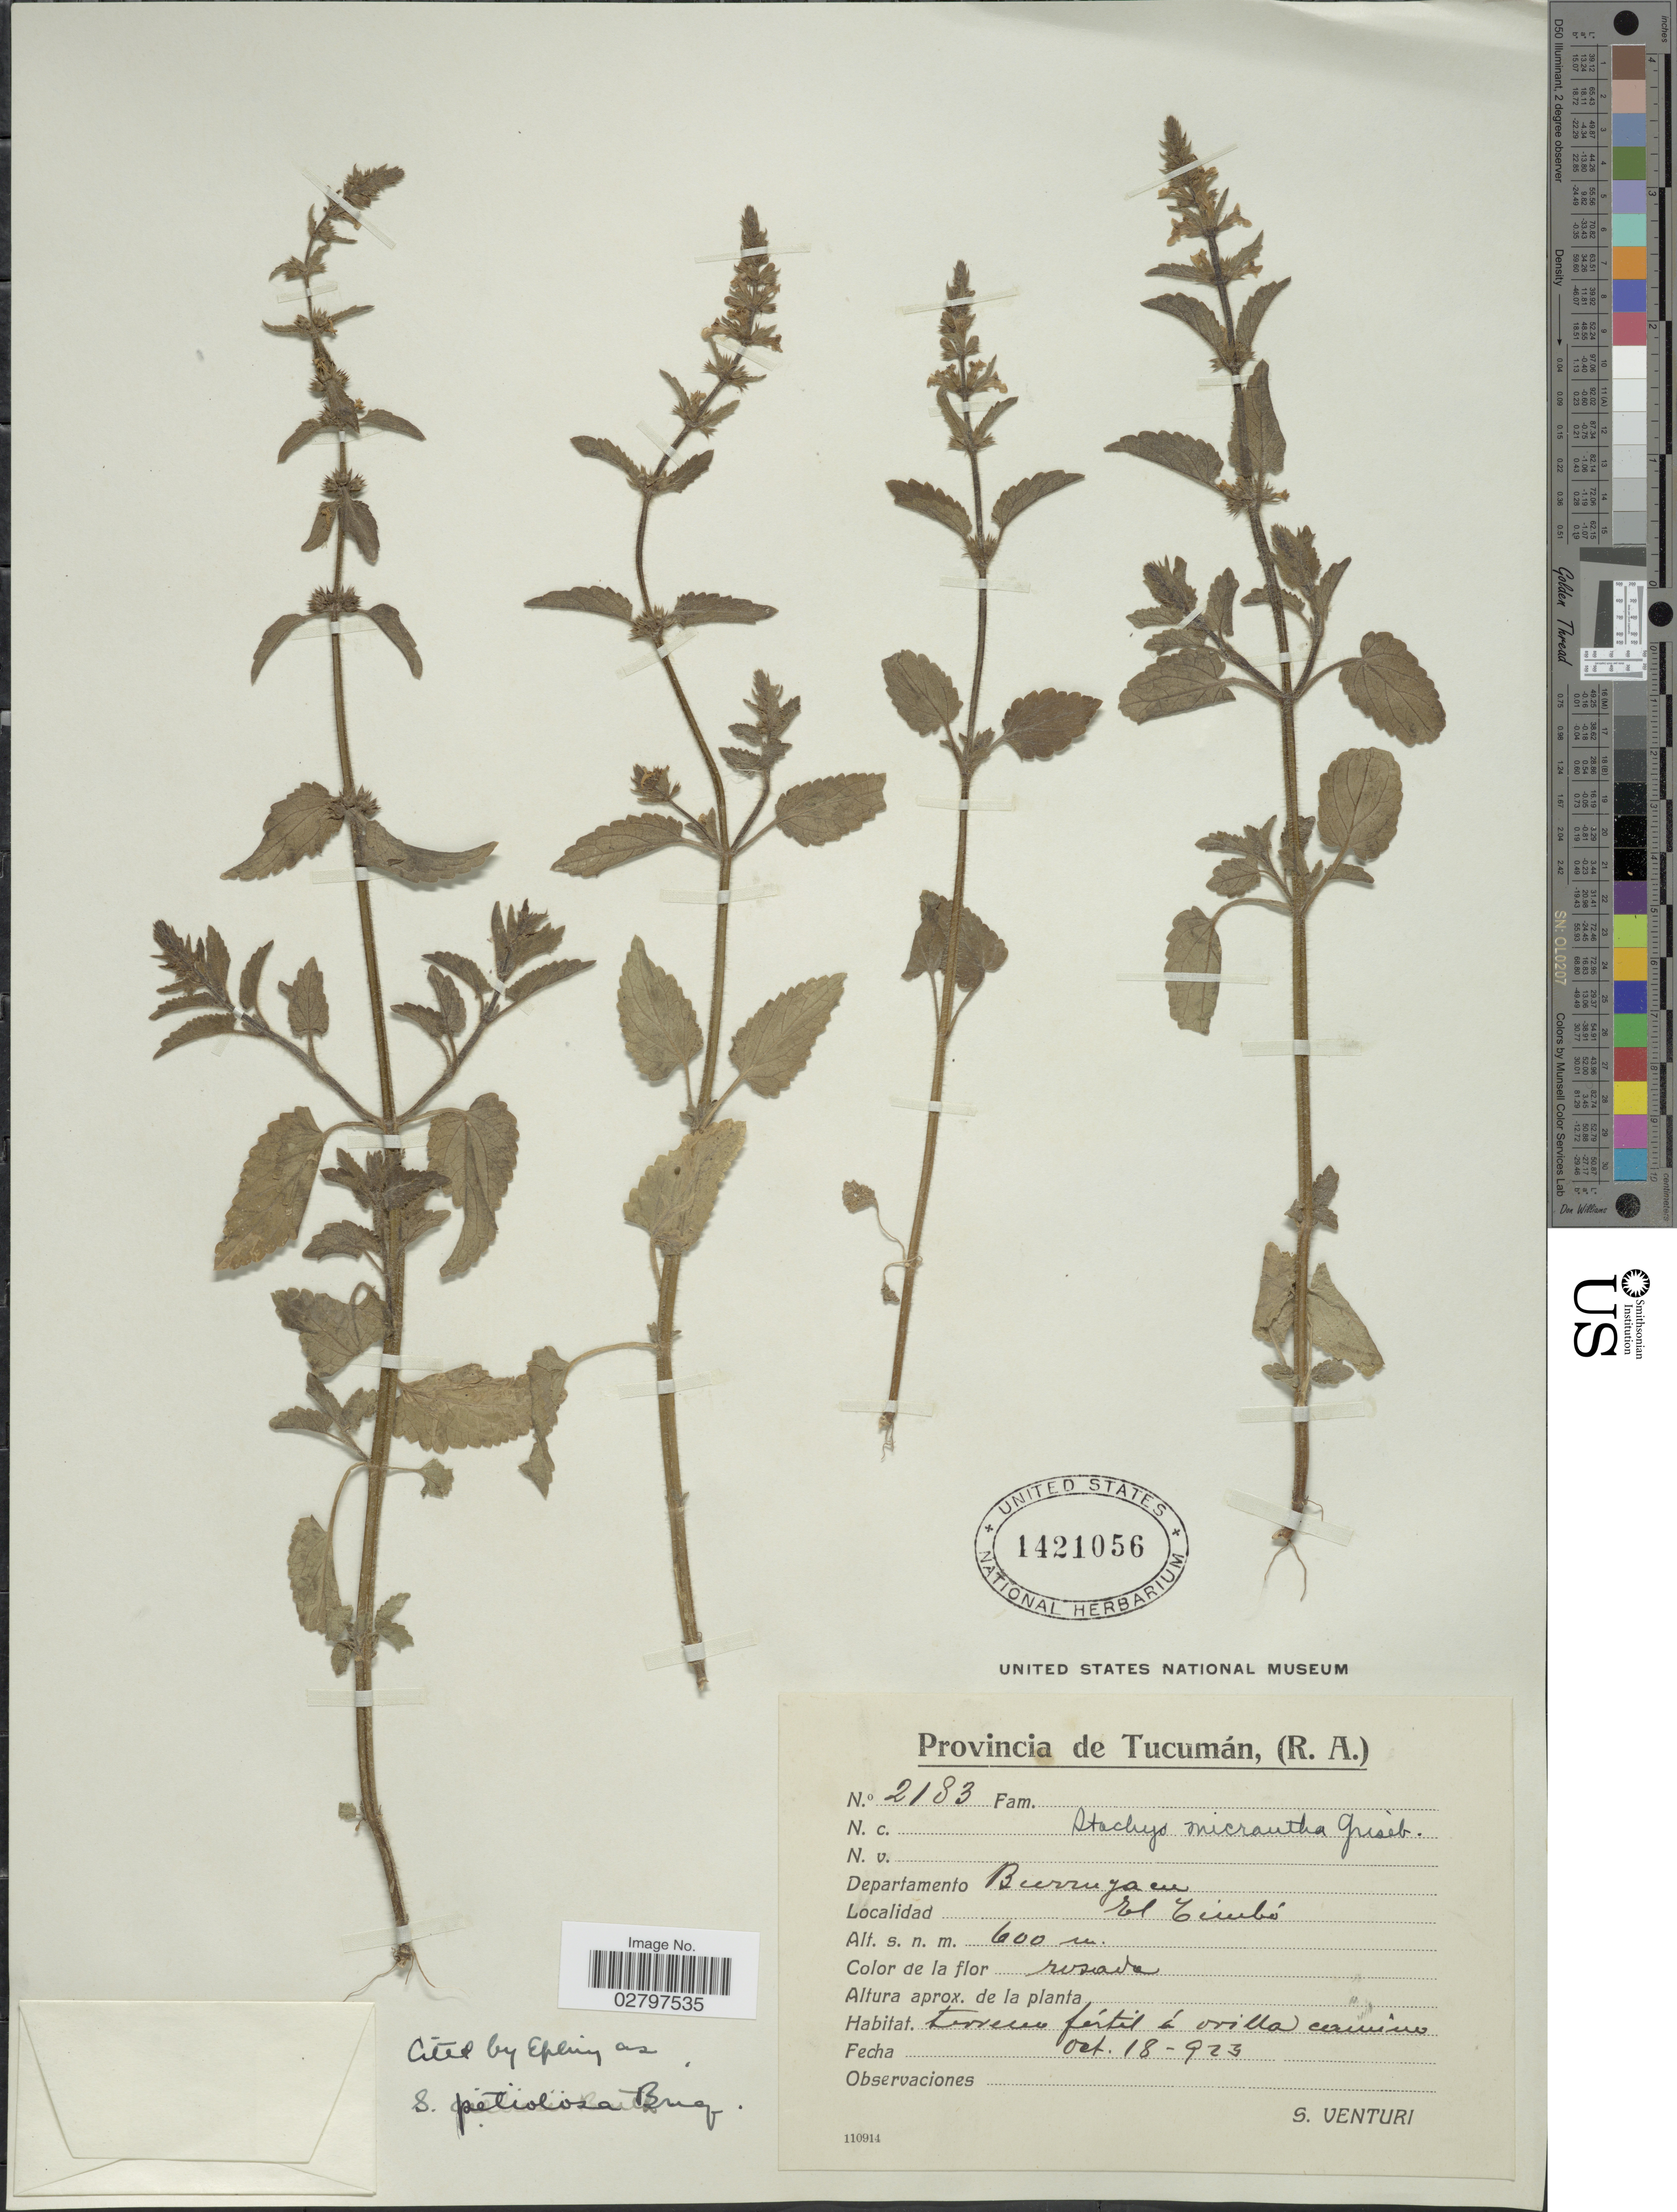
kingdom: Plantae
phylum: Tracheophyta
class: Magnoliopsida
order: Lamiales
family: Lamiaceae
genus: Stachys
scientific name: Stachys petiolosa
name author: Briq.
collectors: S. Venturi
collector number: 2183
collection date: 1923-10-18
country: Argentina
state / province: Tucuman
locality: Departamento Burruyacu, El Timbó.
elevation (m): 600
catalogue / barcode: US 1421056